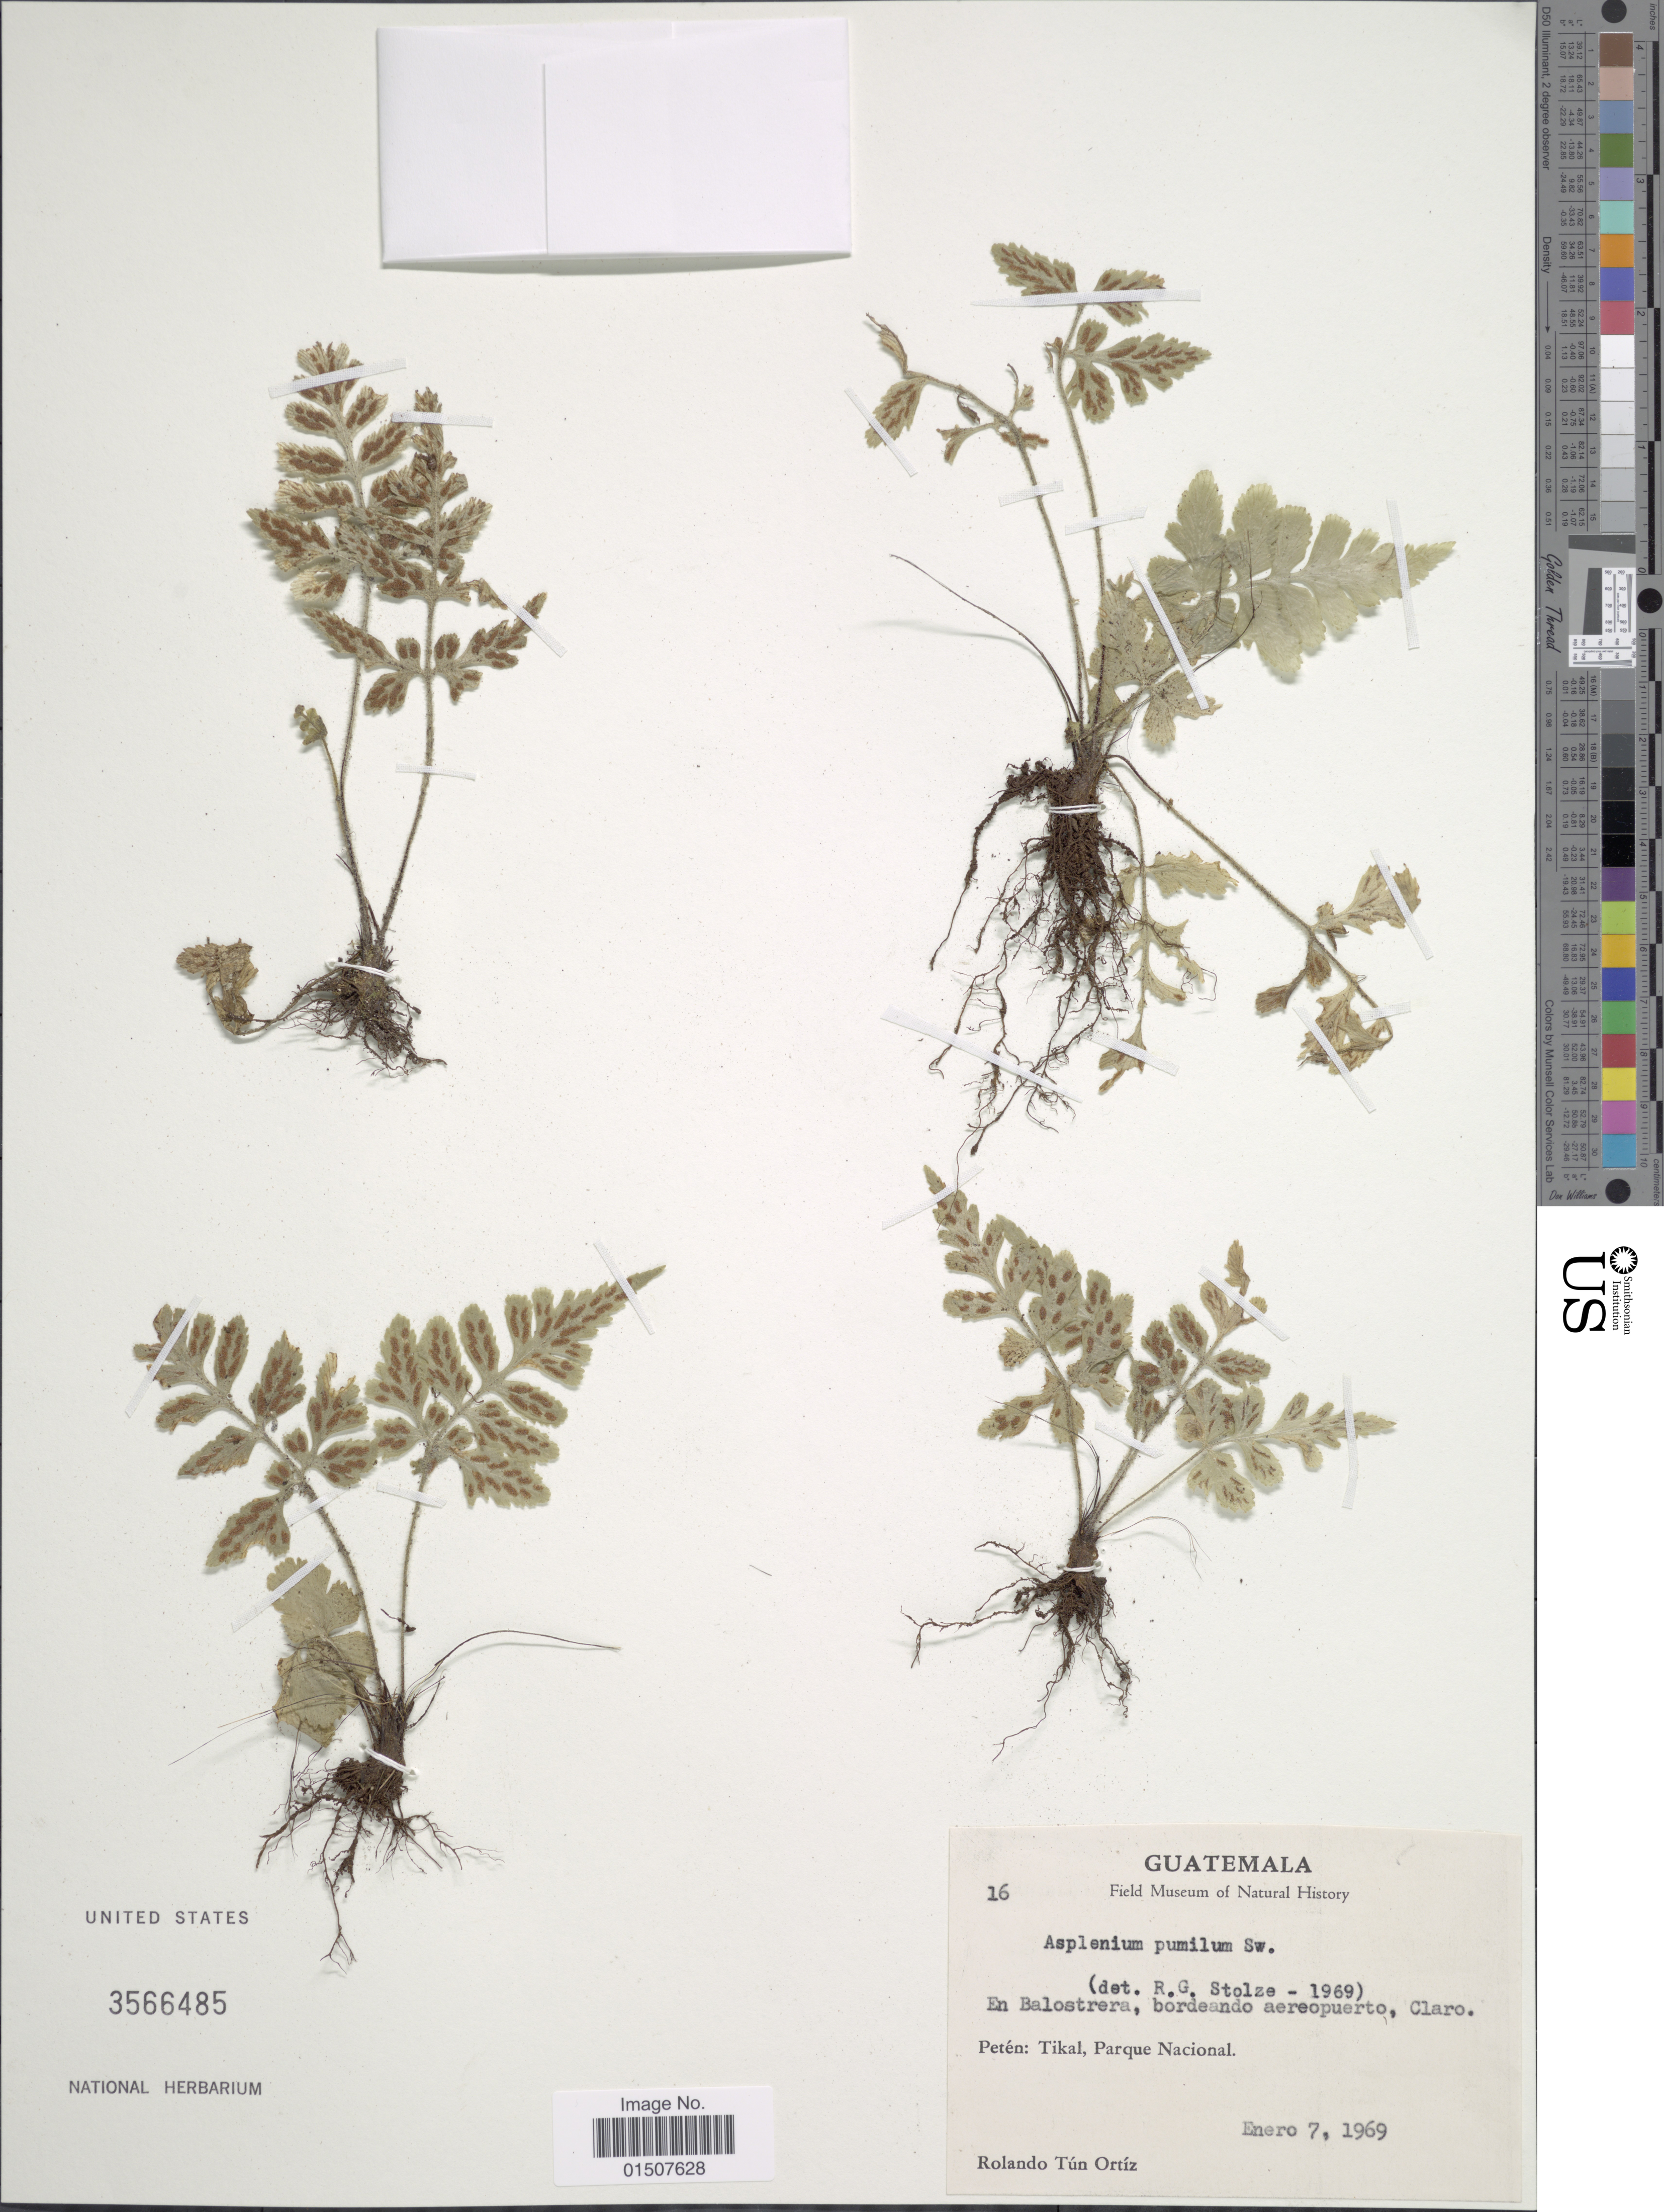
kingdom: Plantae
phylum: Tracheophyta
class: Polypodiopsida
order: Polypodiales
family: Aspleniaceae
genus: Asplenium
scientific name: Asplenium pumilum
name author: Sw.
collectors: R. Tún Ortíz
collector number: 16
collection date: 1969-01-07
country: Guatemala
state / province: El Petén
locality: Peten: Tikal, parque Nacional.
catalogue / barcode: US 3566485